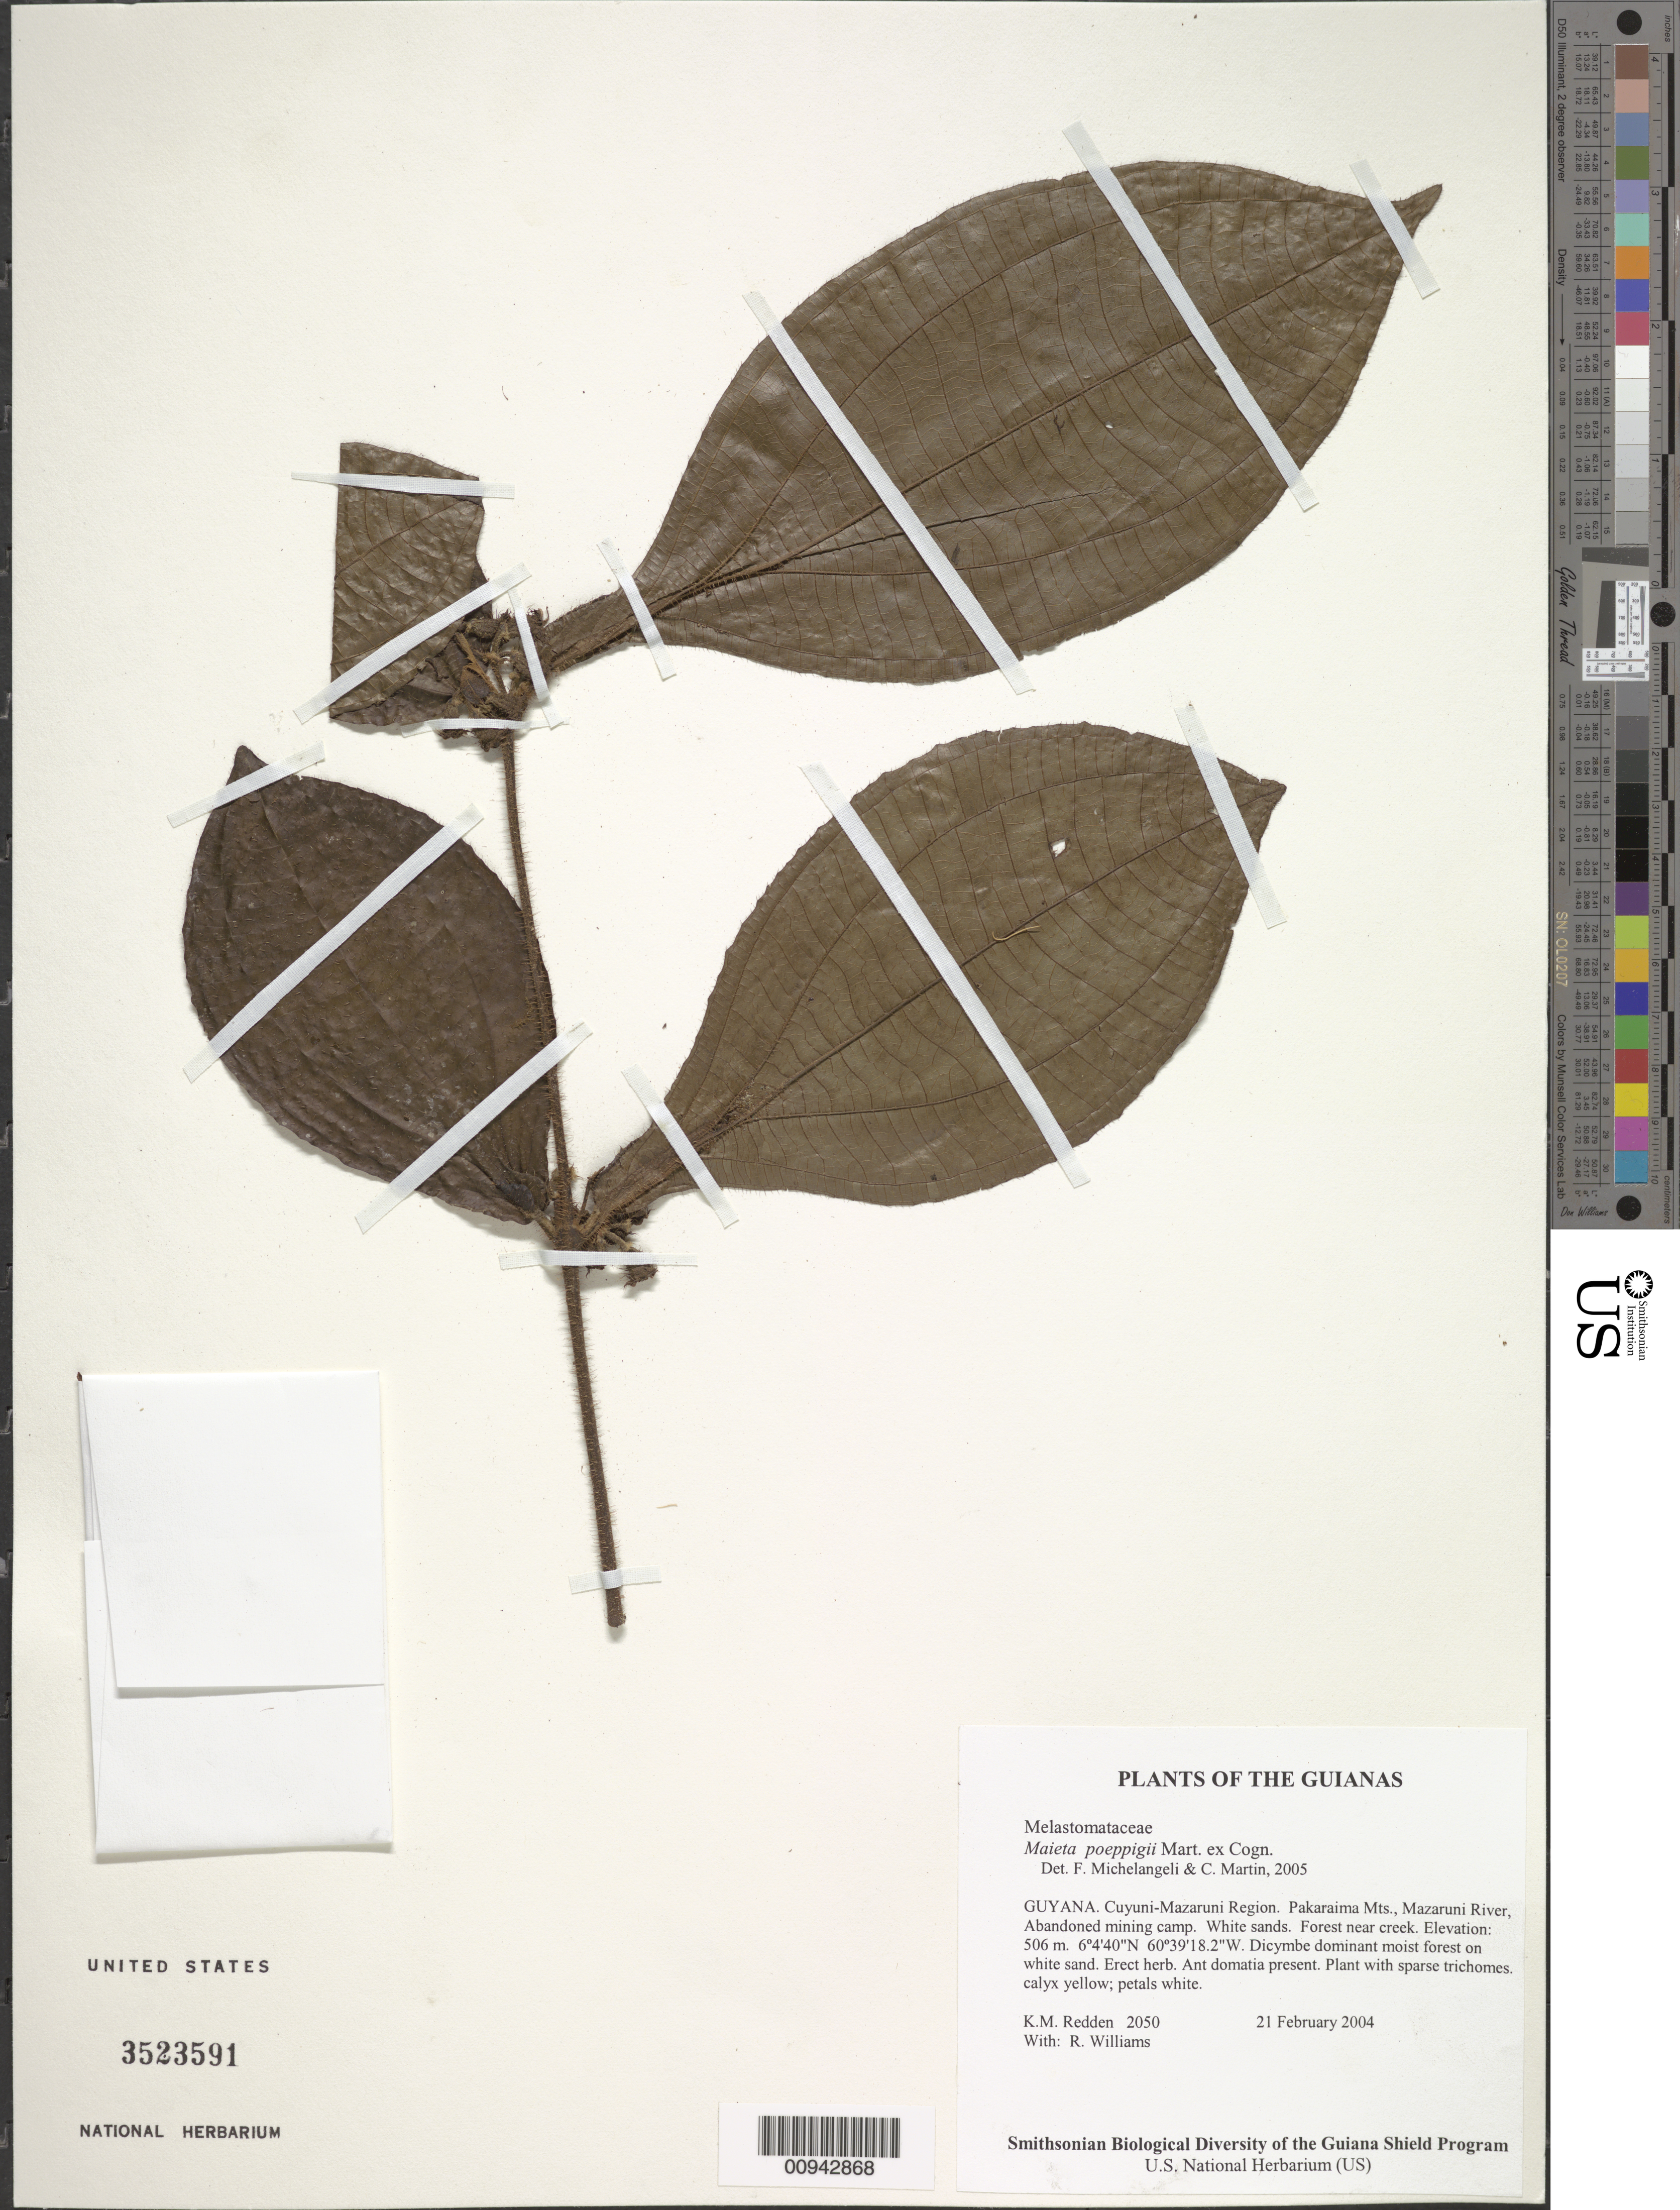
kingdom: Plantae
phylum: Tracheophyta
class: Magnoliopsida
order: Myrtales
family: Melastomataceae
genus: Maieta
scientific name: Maieta poeppigii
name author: Mart. ex Cogn.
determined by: Michelangeli, F. A.; Martin, C.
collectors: K. M. Redden & R. Williams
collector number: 2050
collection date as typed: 21 February 2004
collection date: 2004-02-21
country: Guyana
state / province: Cuyuni-Mazaruni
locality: Pakaraima Mts., Mazaruni River. Abandoned mining camp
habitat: Dicymbe dominant moist forest on white sand. Forest near creek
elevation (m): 506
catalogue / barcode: US 3523591